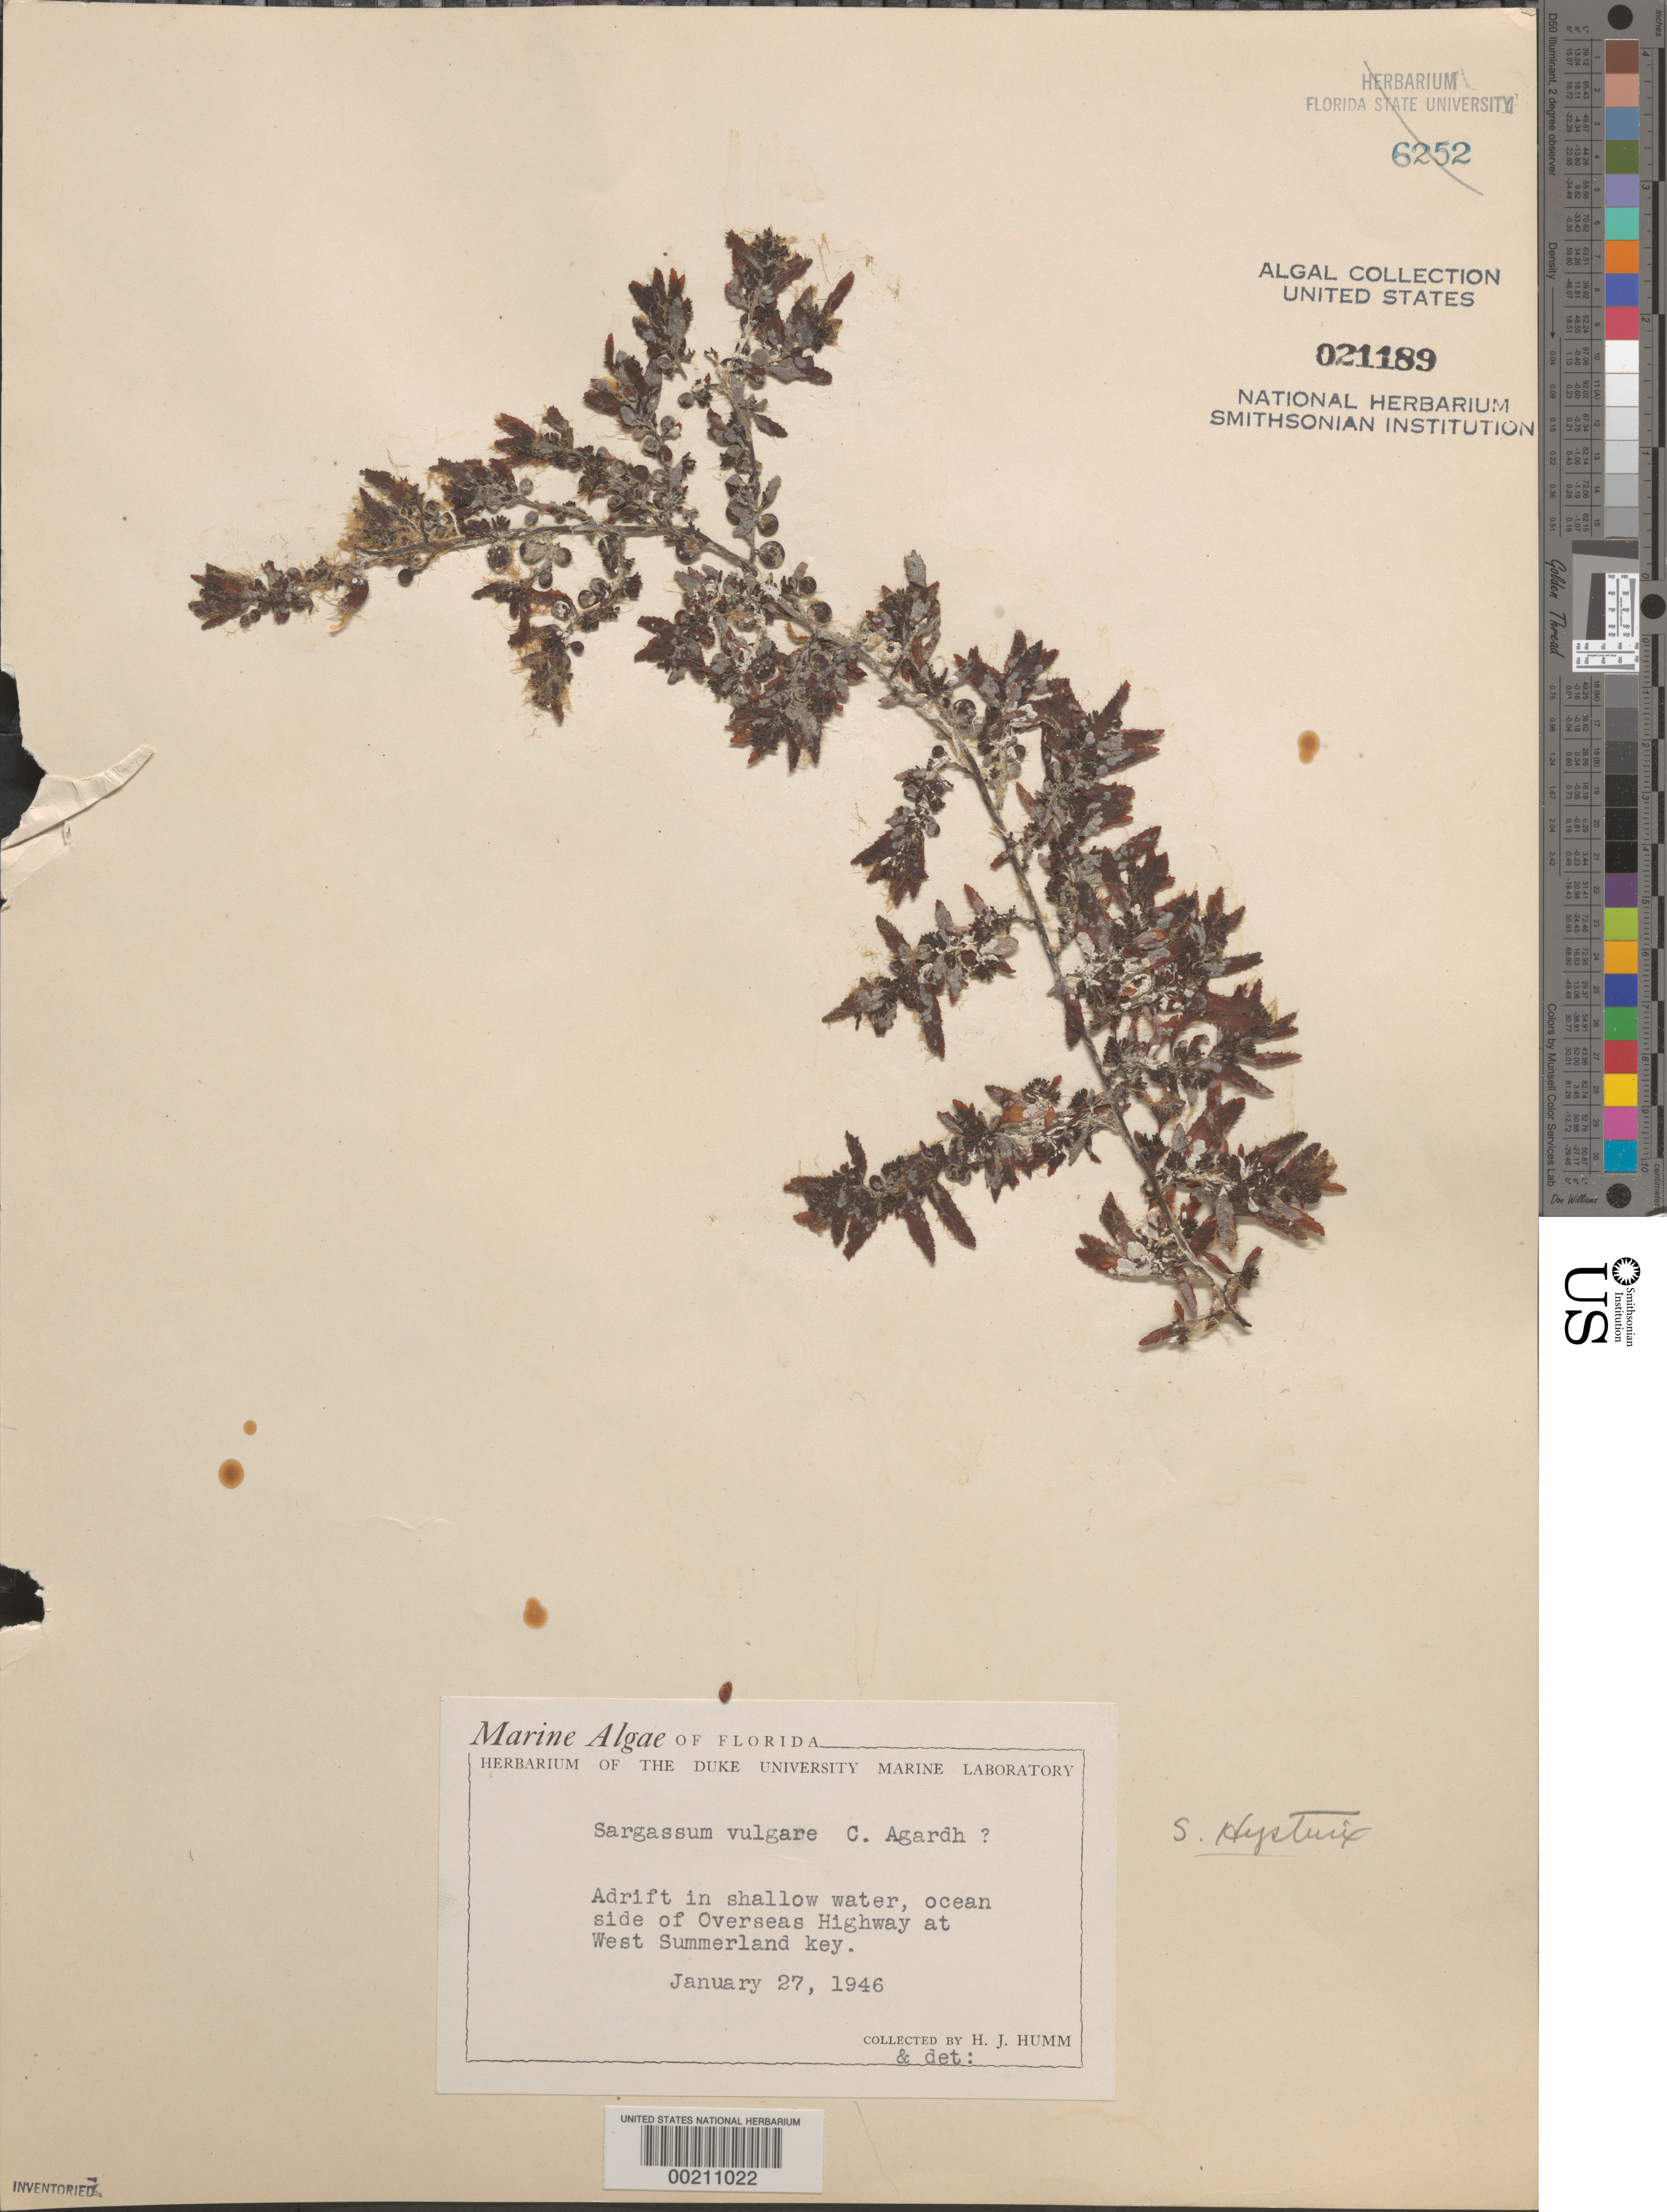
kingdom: Chromista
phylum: Ochrophyta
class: Phaeophyceae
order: Fucales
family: Sargassaceae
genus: Sargassum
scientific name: Sargassum vulgare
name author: C. Agardh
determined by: Humm, Harold J.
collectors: H. J. Humm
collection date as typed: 27 Jan 1946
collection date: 1946-01-27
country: United States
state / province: Florida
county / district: Monroe County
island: West Summerland Key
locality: Overseas Highway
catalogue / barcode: US 21189